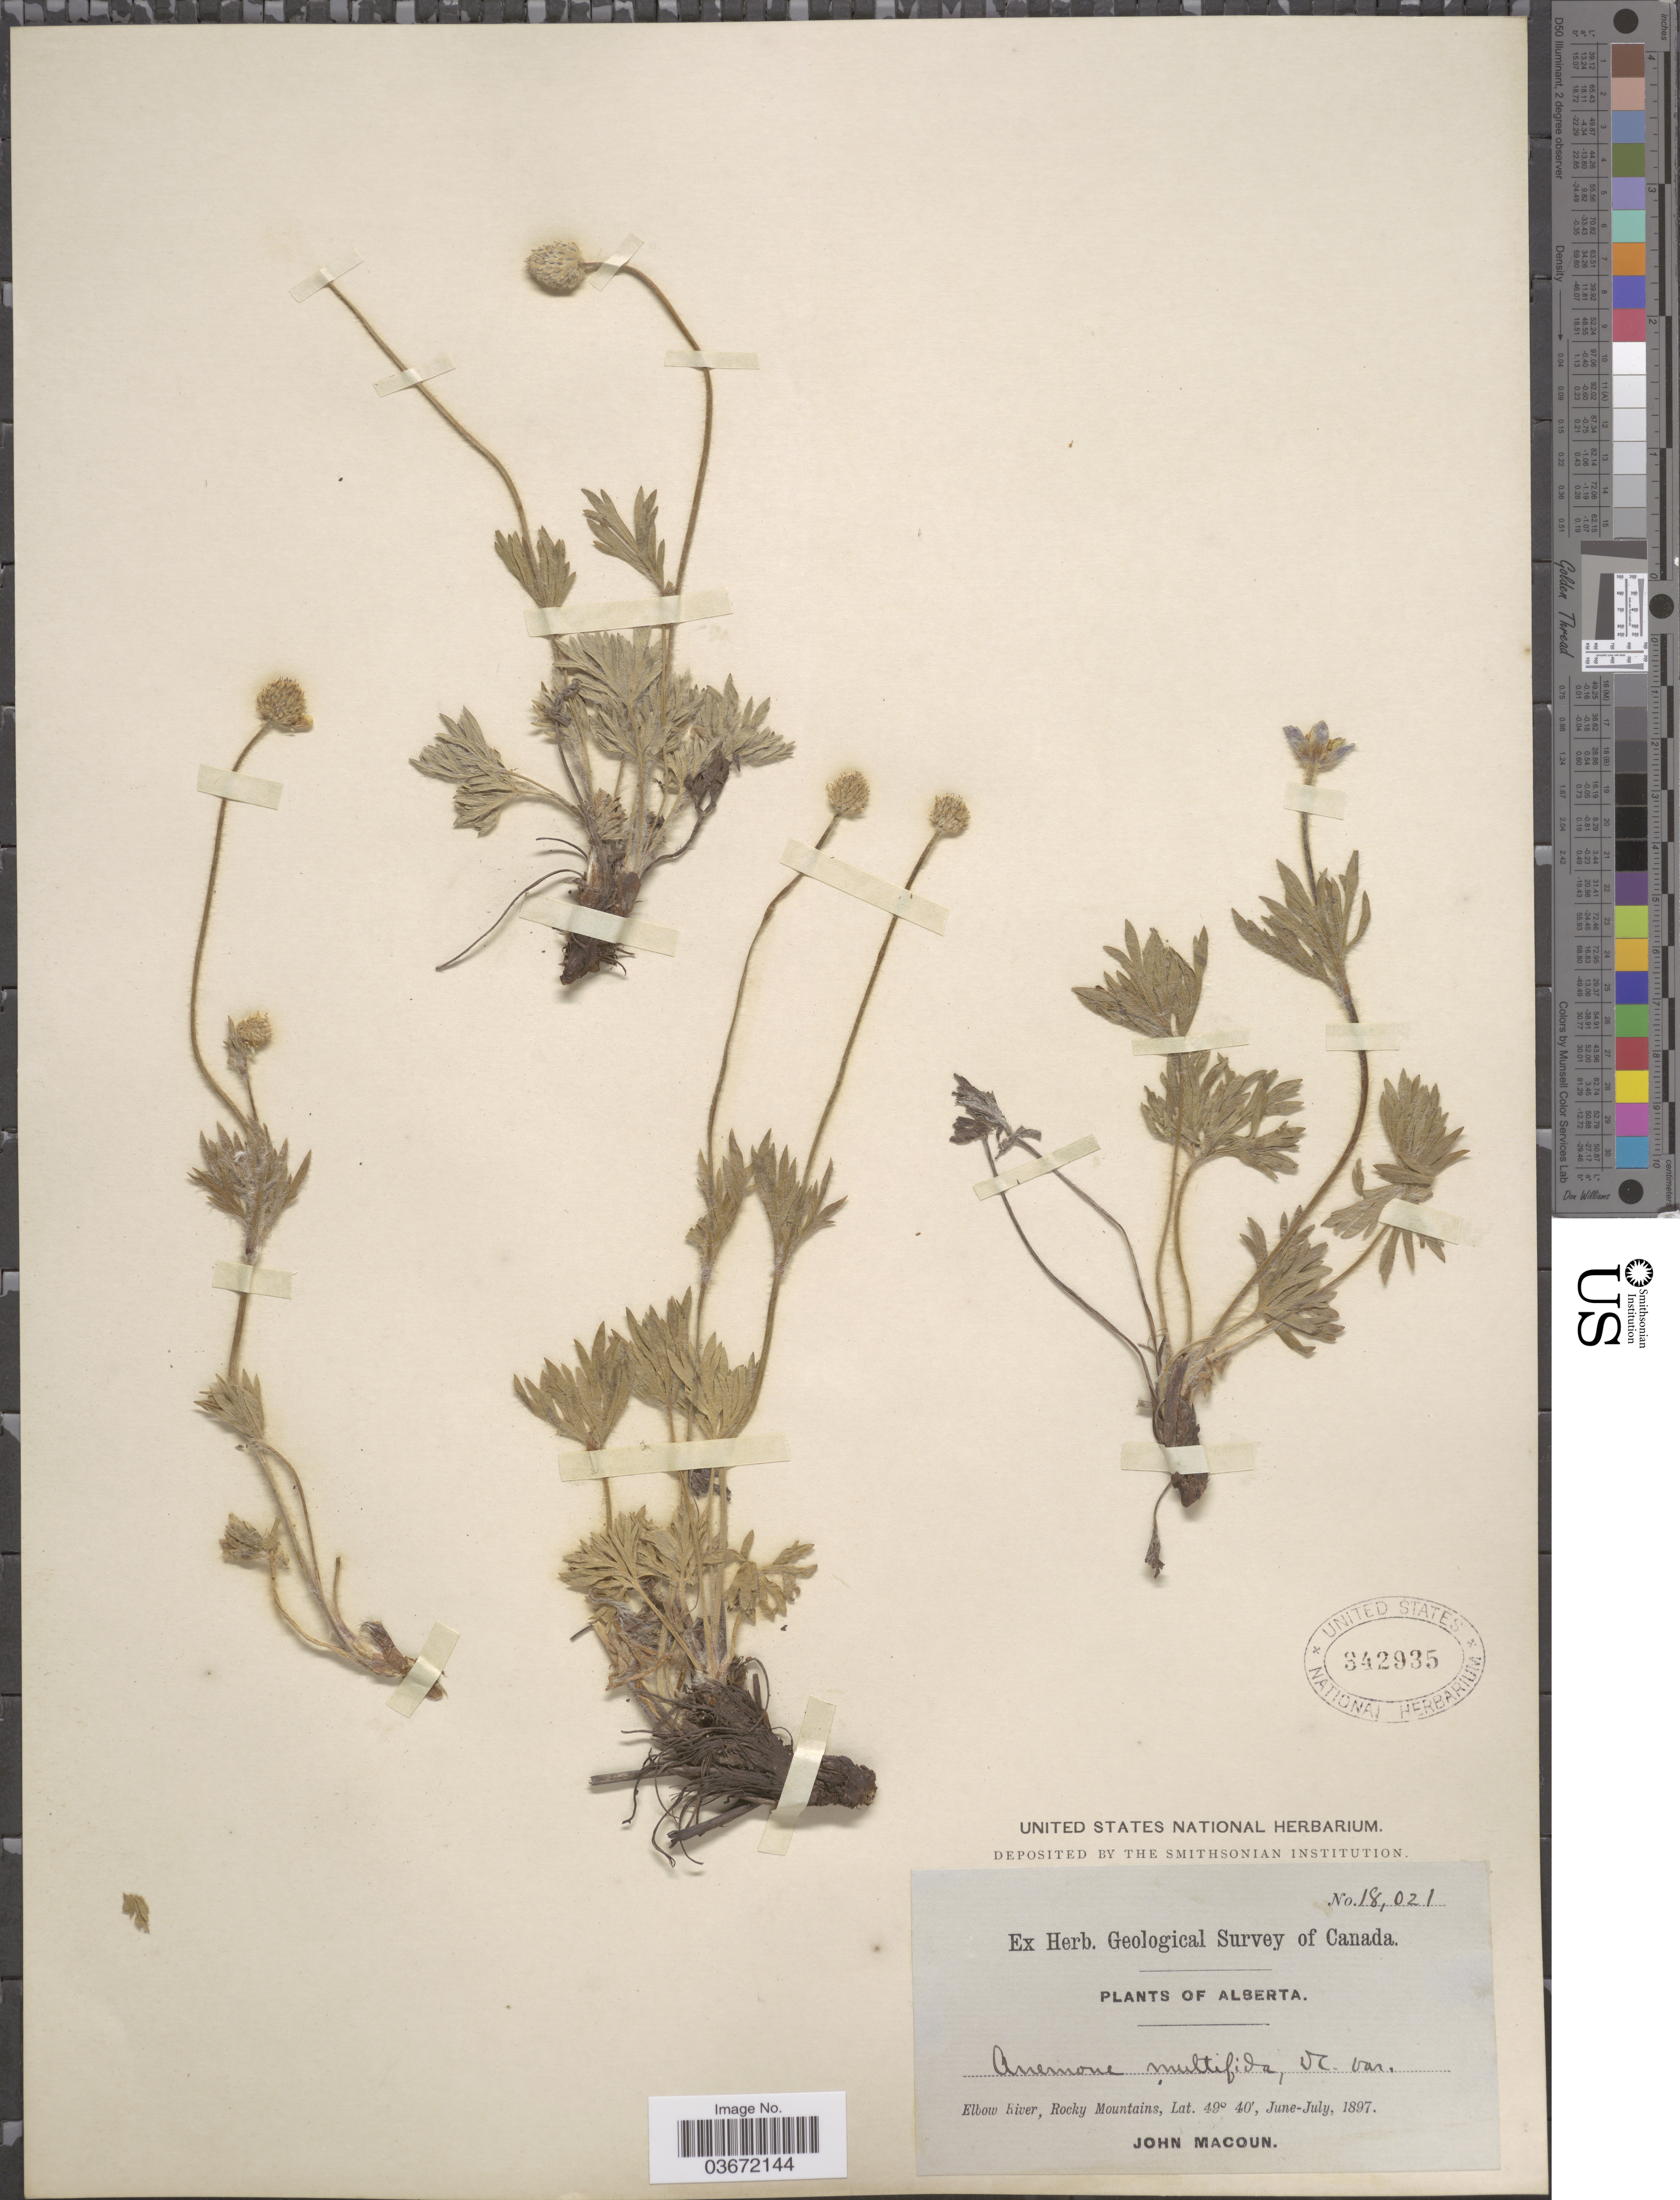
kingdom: Plantae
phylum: Tracheophyta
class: Magnoliopsida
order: Ranunculales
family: Ranunculaceae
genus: Anemone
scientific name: Anemone multifida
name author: Poir.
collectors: J. Macoun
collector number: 18021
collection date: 1897-06/1897-07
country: Canada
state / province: Alberta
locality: Elbow River, Rocky Mountains.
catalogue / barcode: US 342935